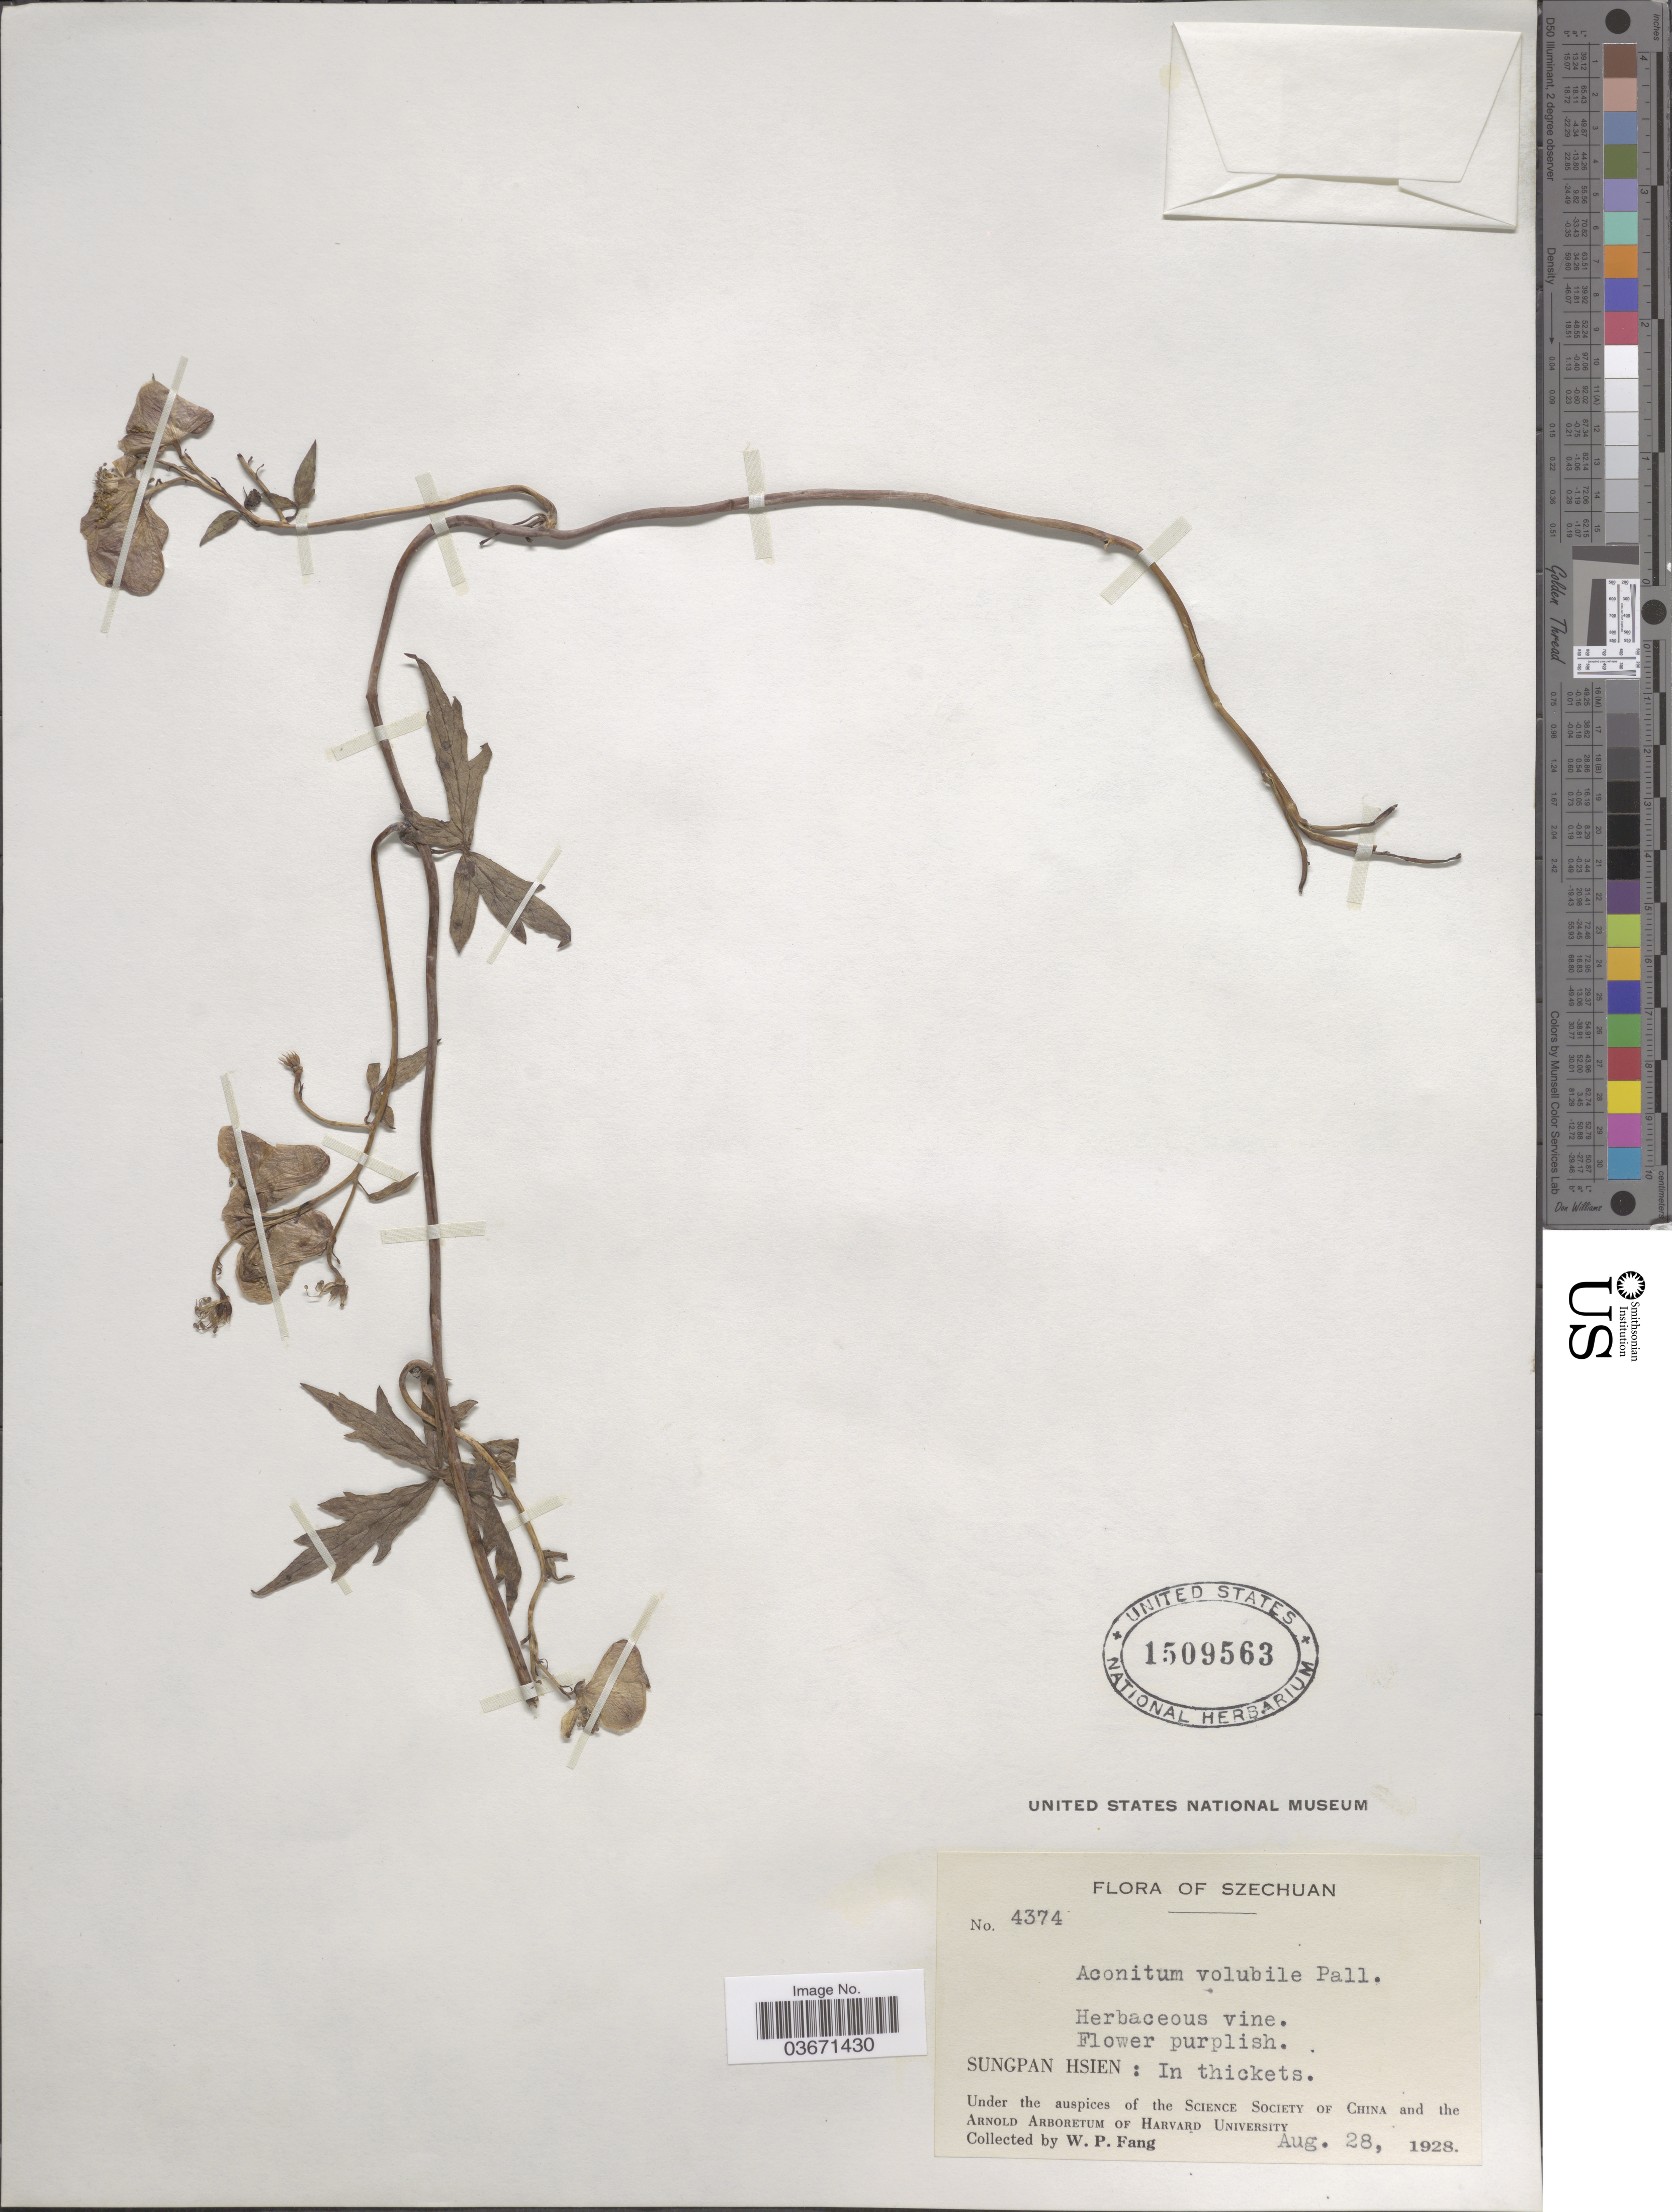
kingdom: Plantae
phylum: Tracheophyta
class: Magnoliopsida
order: Ranunculales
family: Ranunculaceae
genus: Aconitum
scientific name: Aconitum volubile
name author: Pall. ex Koelle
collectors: W. P. Fang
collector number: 4374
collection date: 1928-08-28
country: China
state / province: Sichuan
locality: Szechuan. Sungpan Hsien.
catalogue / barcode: US 1509563